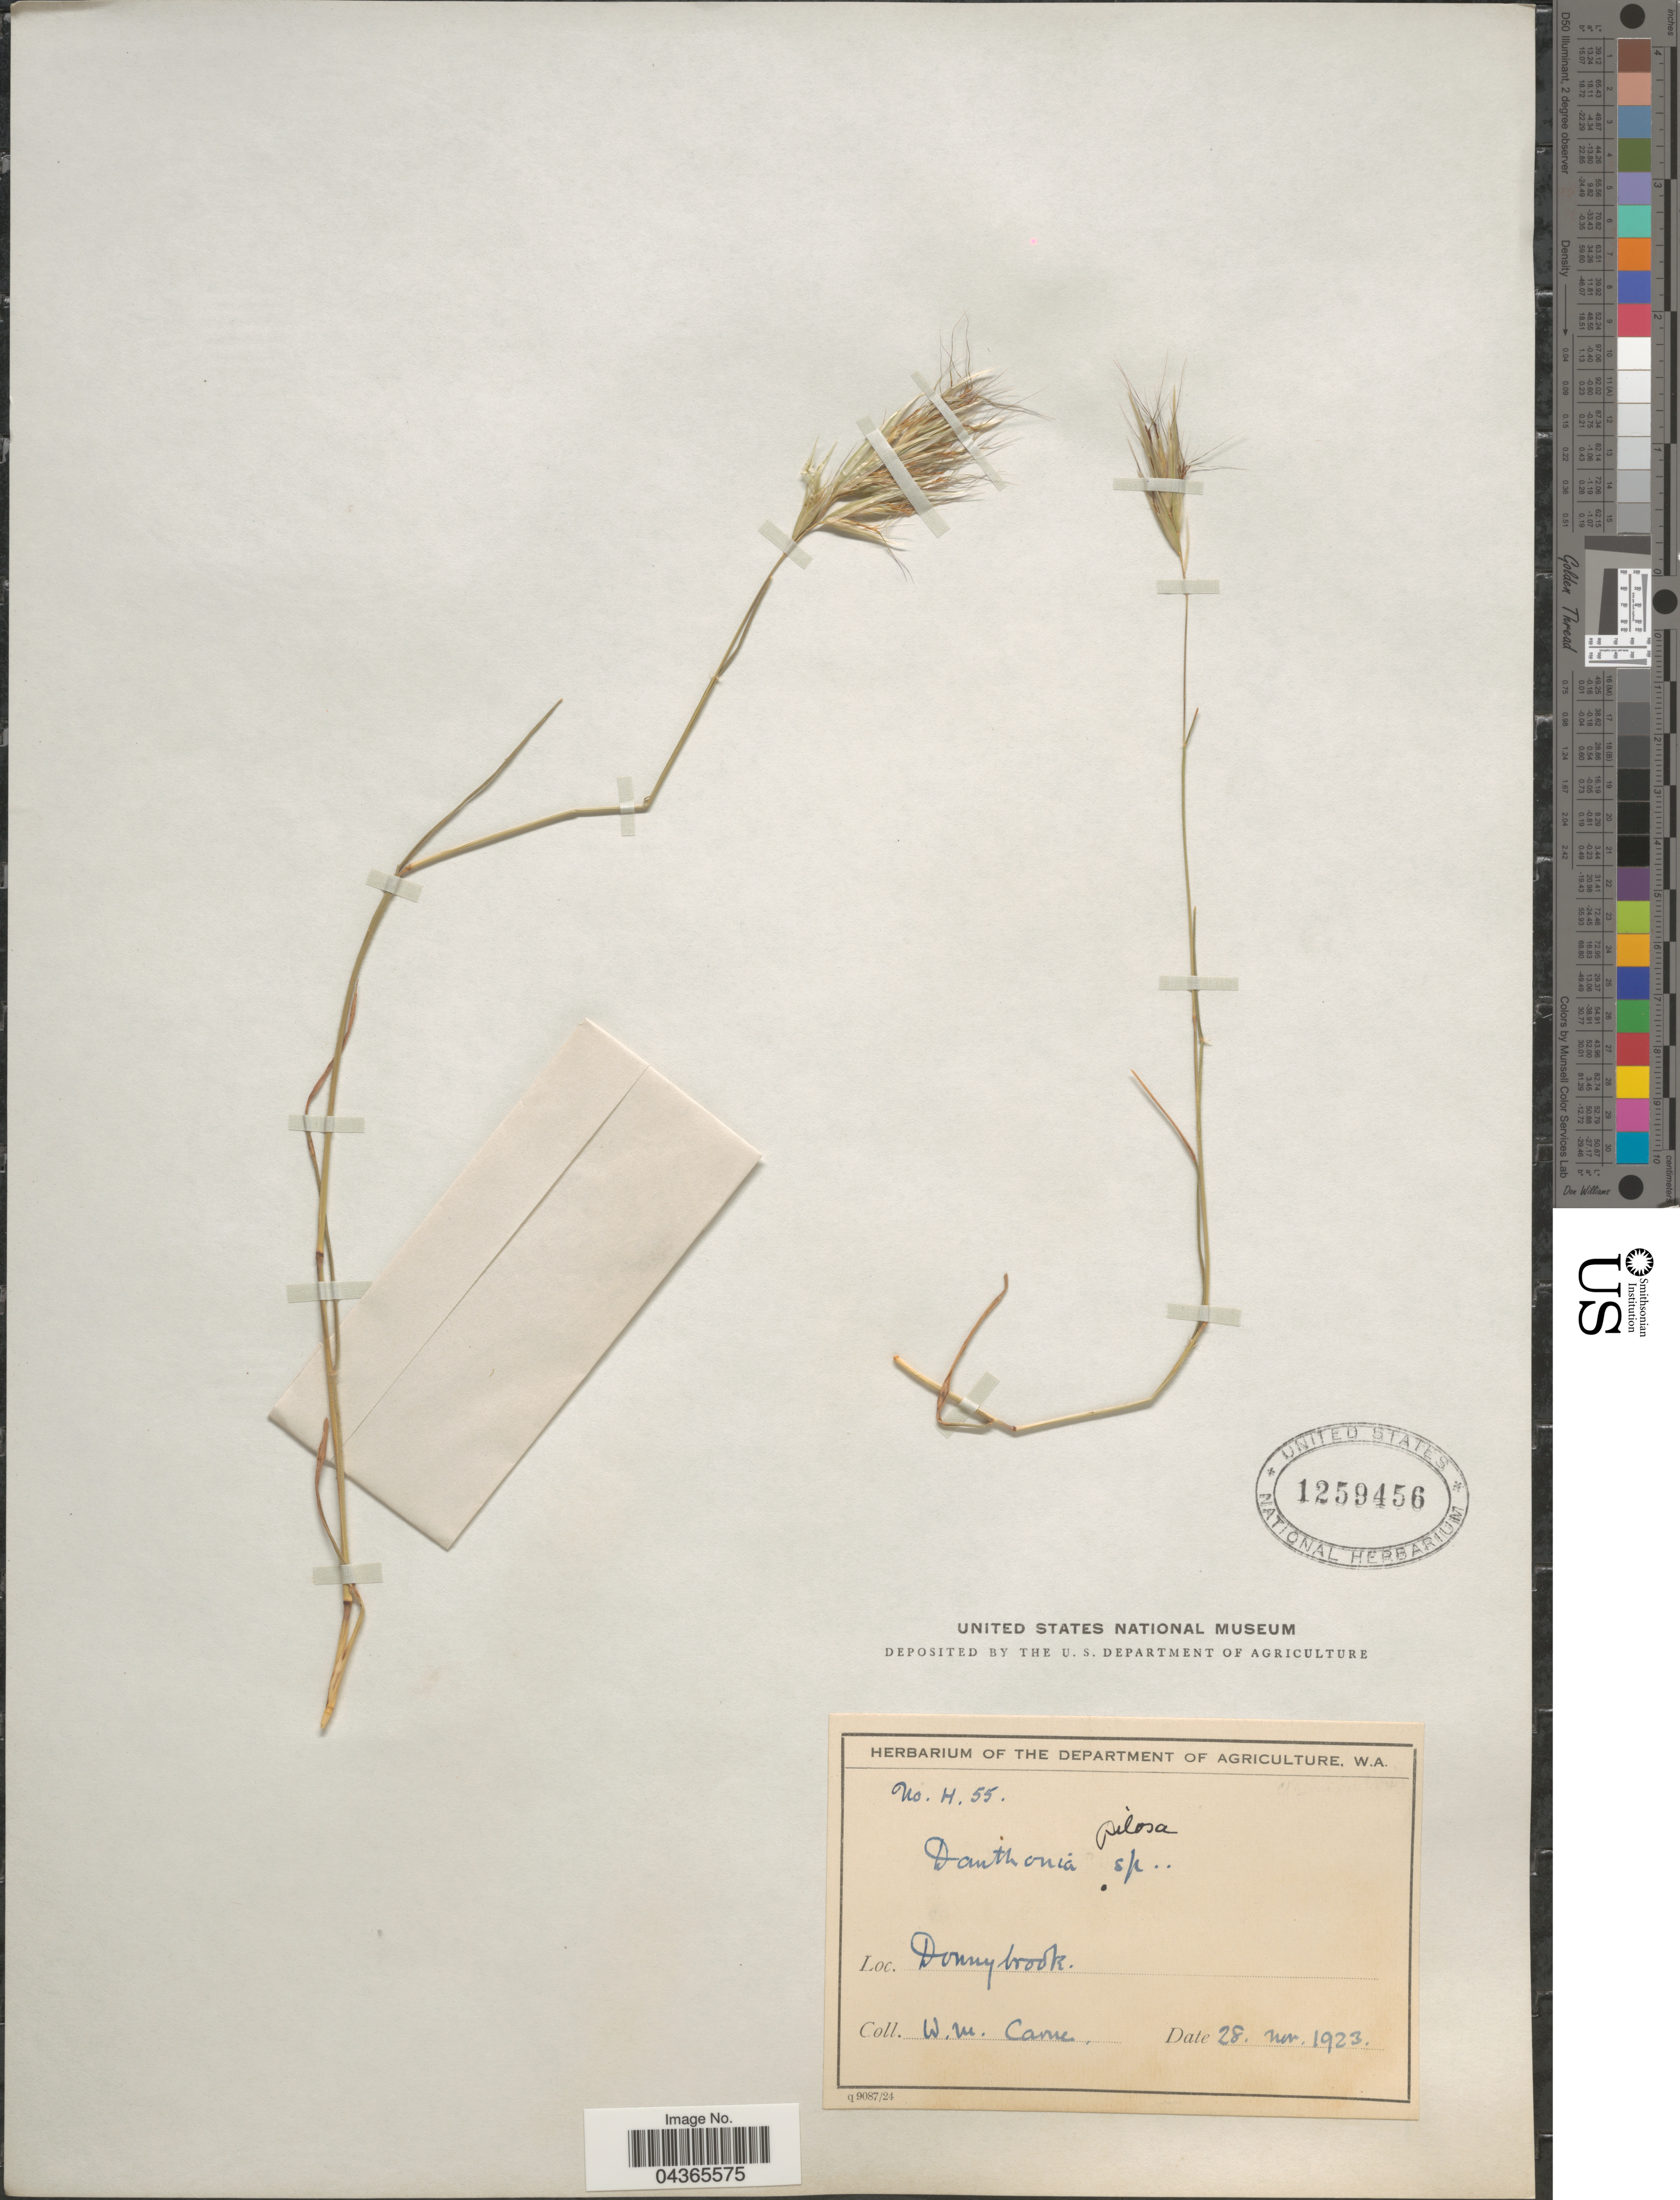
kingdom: Plantae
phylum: Tracheophyta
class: Liliopsida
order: Poales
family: Poaceae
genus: Rytidosperma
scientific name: Rytidosperma pilosum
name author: (R. Br.) Connor & Edgar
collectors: W. Carne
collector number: H55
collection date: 1923-11-28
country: Australia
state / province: Western Australia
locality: Donnybrook.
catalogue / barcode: US 1259456